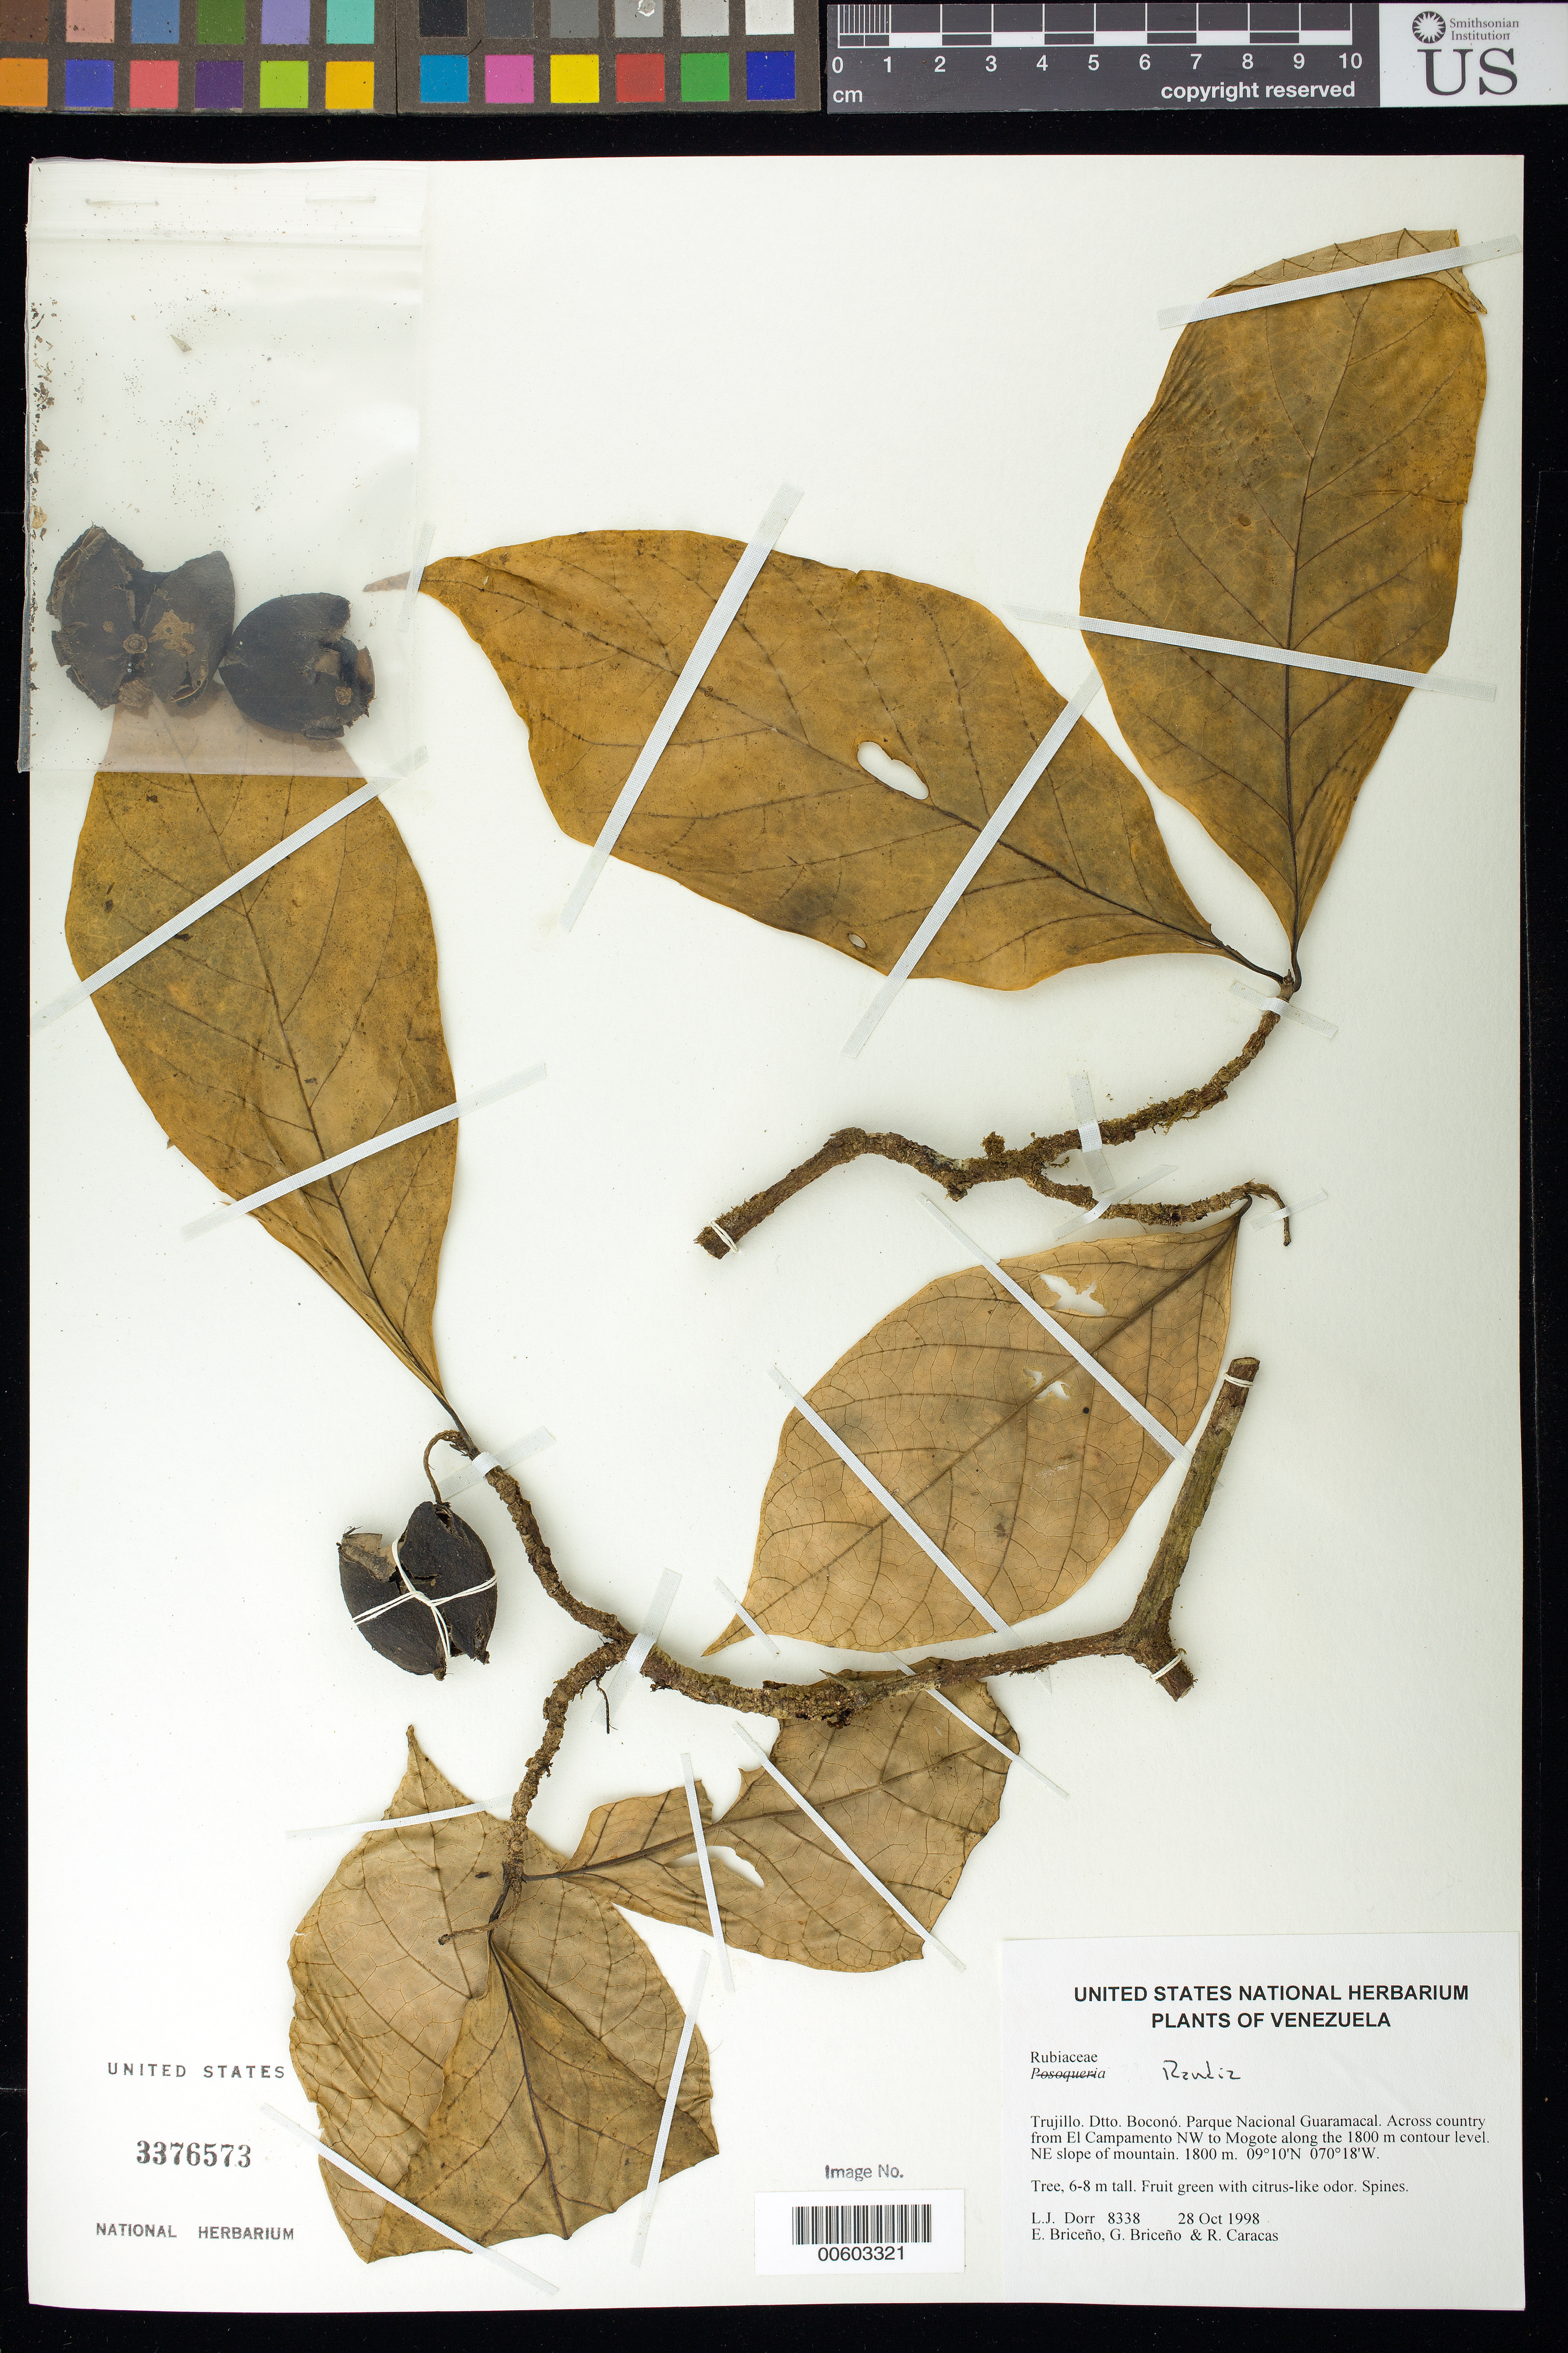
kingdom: Plantae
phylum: Tracheophyta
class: Magnoliopsida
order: Gentianales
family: Rubiaceae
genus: Randia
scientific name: Randia sp.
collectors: L. J. Dorr, E. Briceño, G. Briceño & R. Caracas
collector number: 8338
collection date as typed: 28 Oct 1998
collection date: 1998-10-28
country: Venezuela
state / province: Trujillo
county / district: Boconó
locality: Parque Nacional Guaramacal. Across country from El Campamento NW to Mogote along the 1800 m contour level. NE slope of mountain.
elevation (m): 1800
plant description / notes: MO, PORT, US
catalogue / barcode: US 3376573